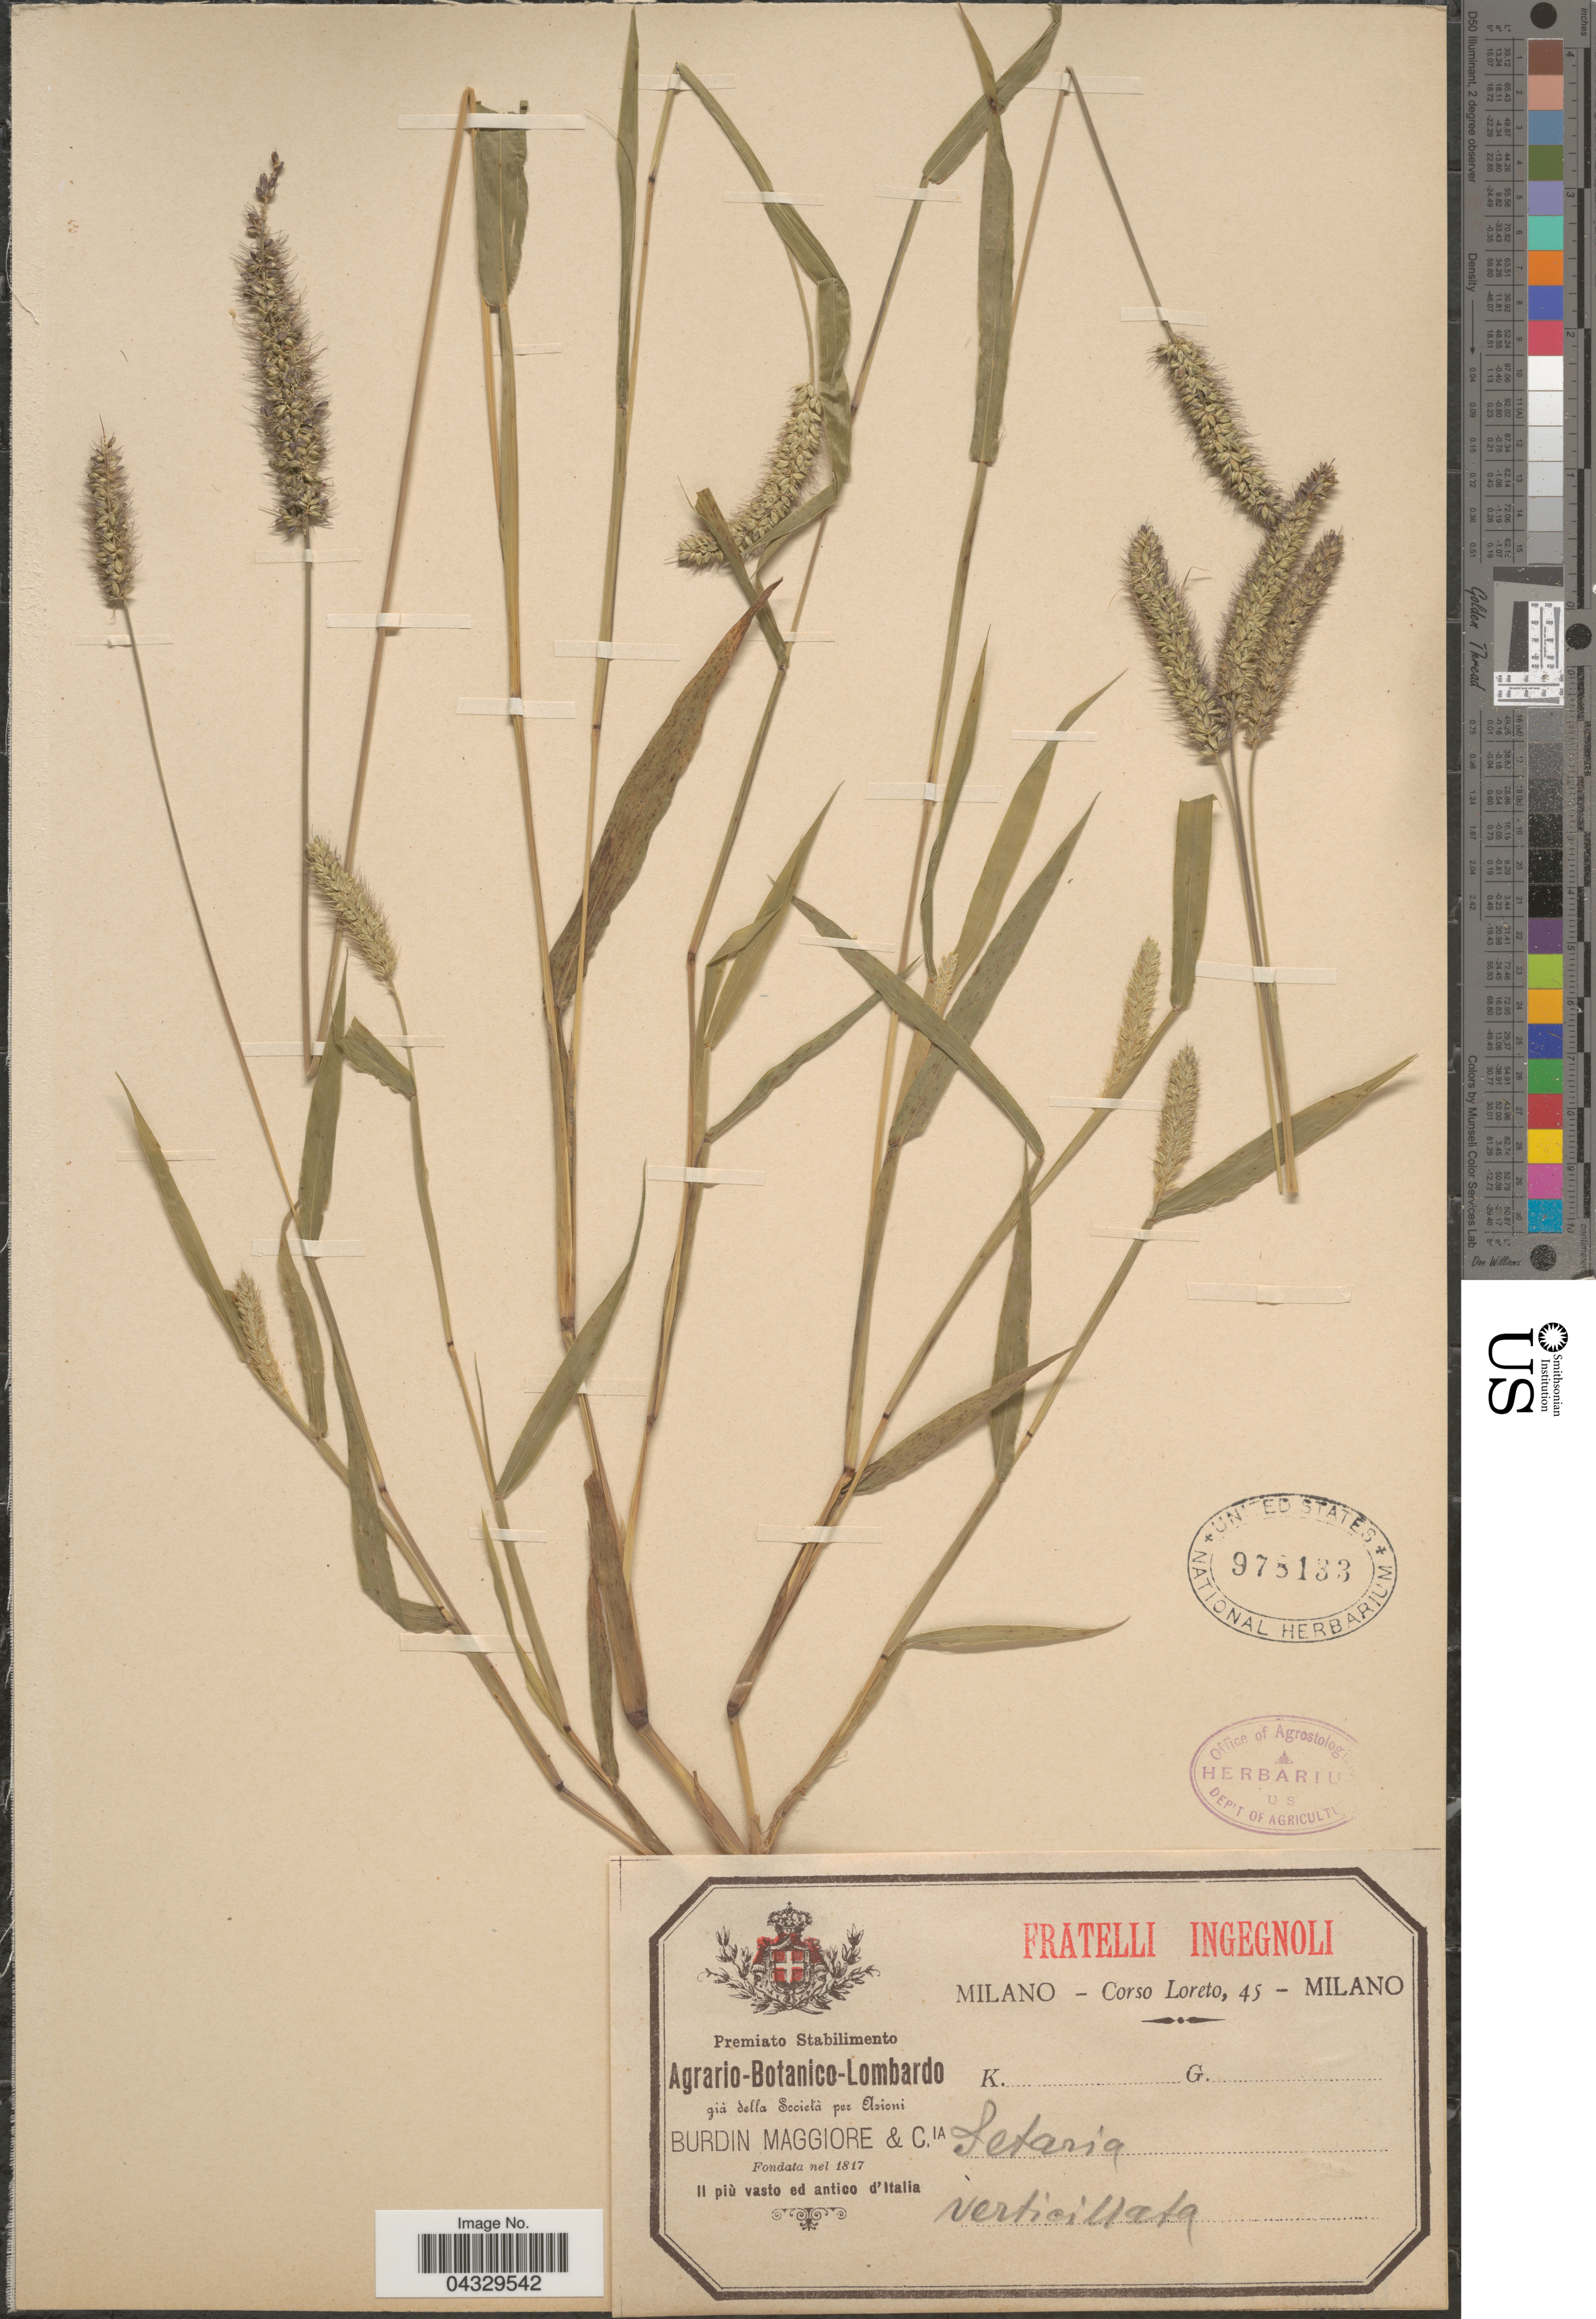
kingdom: Plantae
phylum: Tracheophyta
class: Liliopsida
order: Poales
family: Poaceae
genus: Setaria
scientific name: Setaria verticillata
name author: (L.) P. Beauv.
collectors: Loreto, C.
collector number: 45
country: Italy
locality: Il più vasto ed antico d'Italia.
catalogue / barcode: US 978133